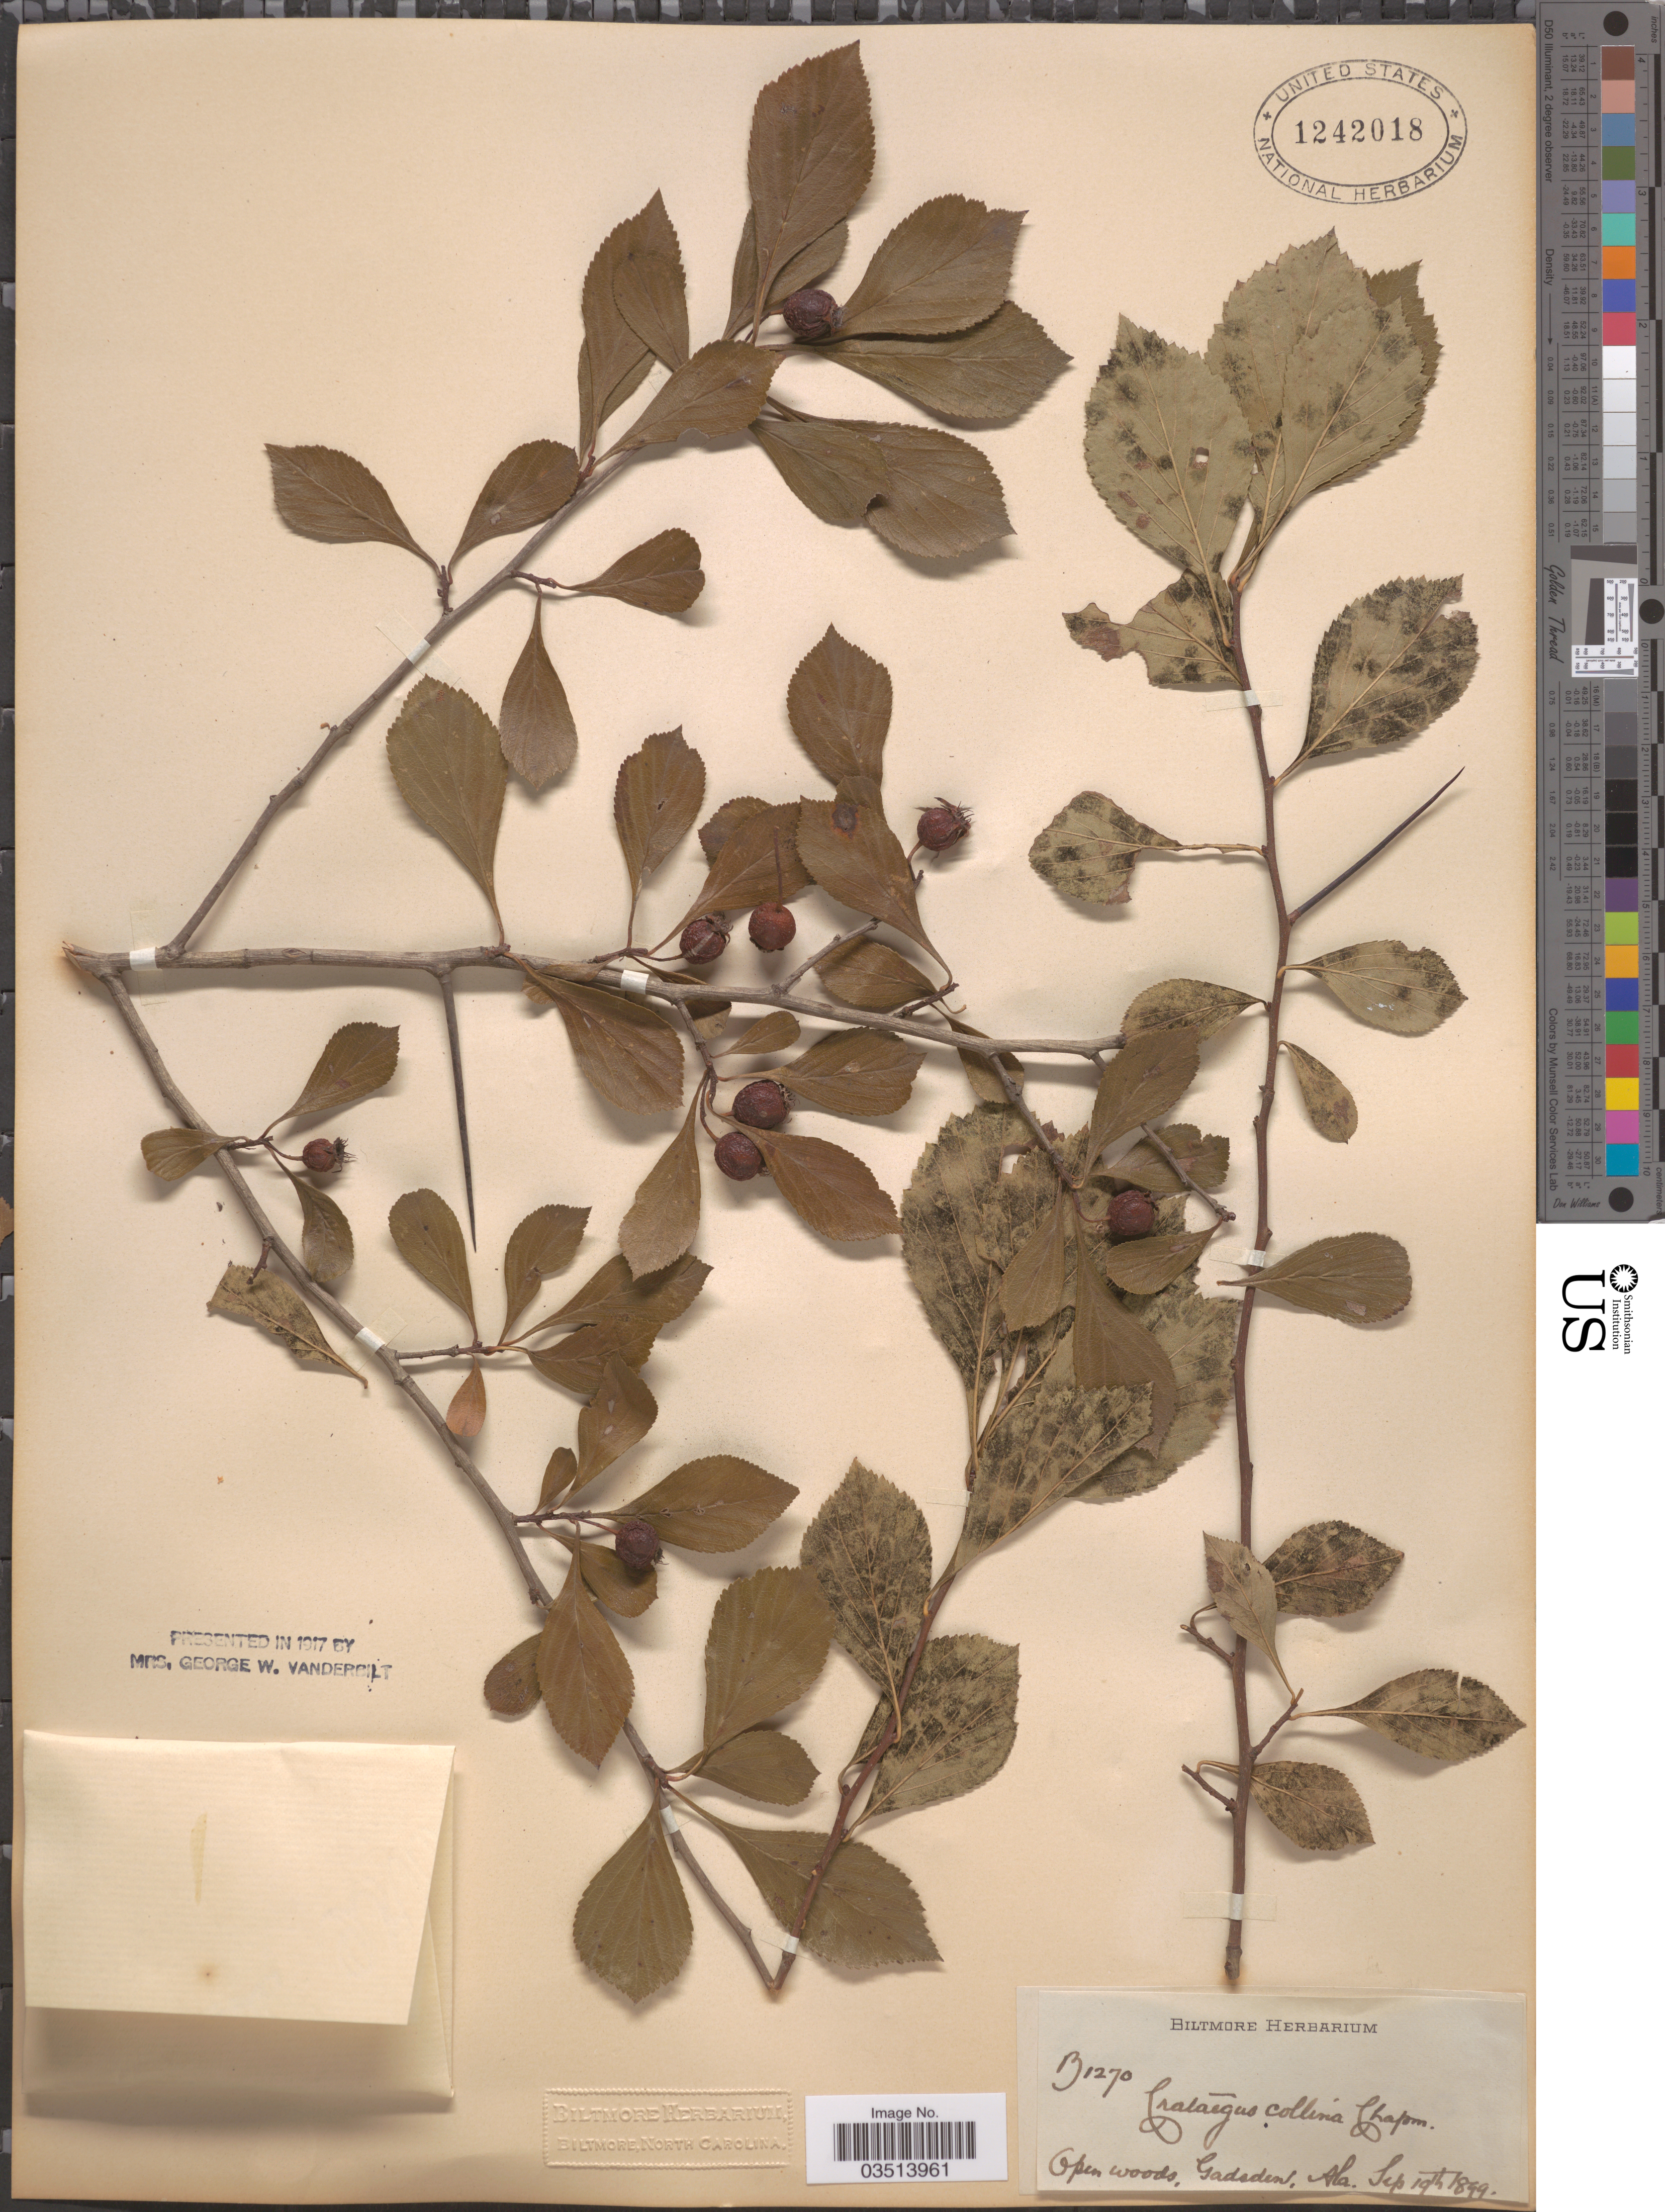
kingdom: Plantae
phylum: Tracheophyta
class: Magnoliopsida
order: Rosales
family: Rosaceae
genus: Crataegus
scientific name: Crataegus collina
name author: Chapm.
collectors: ex herb. Biltmore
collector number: B1270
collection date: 1899-09-19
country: United States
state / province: Alabama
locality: Open woods, near Gadsden.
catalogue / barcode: US 1242018